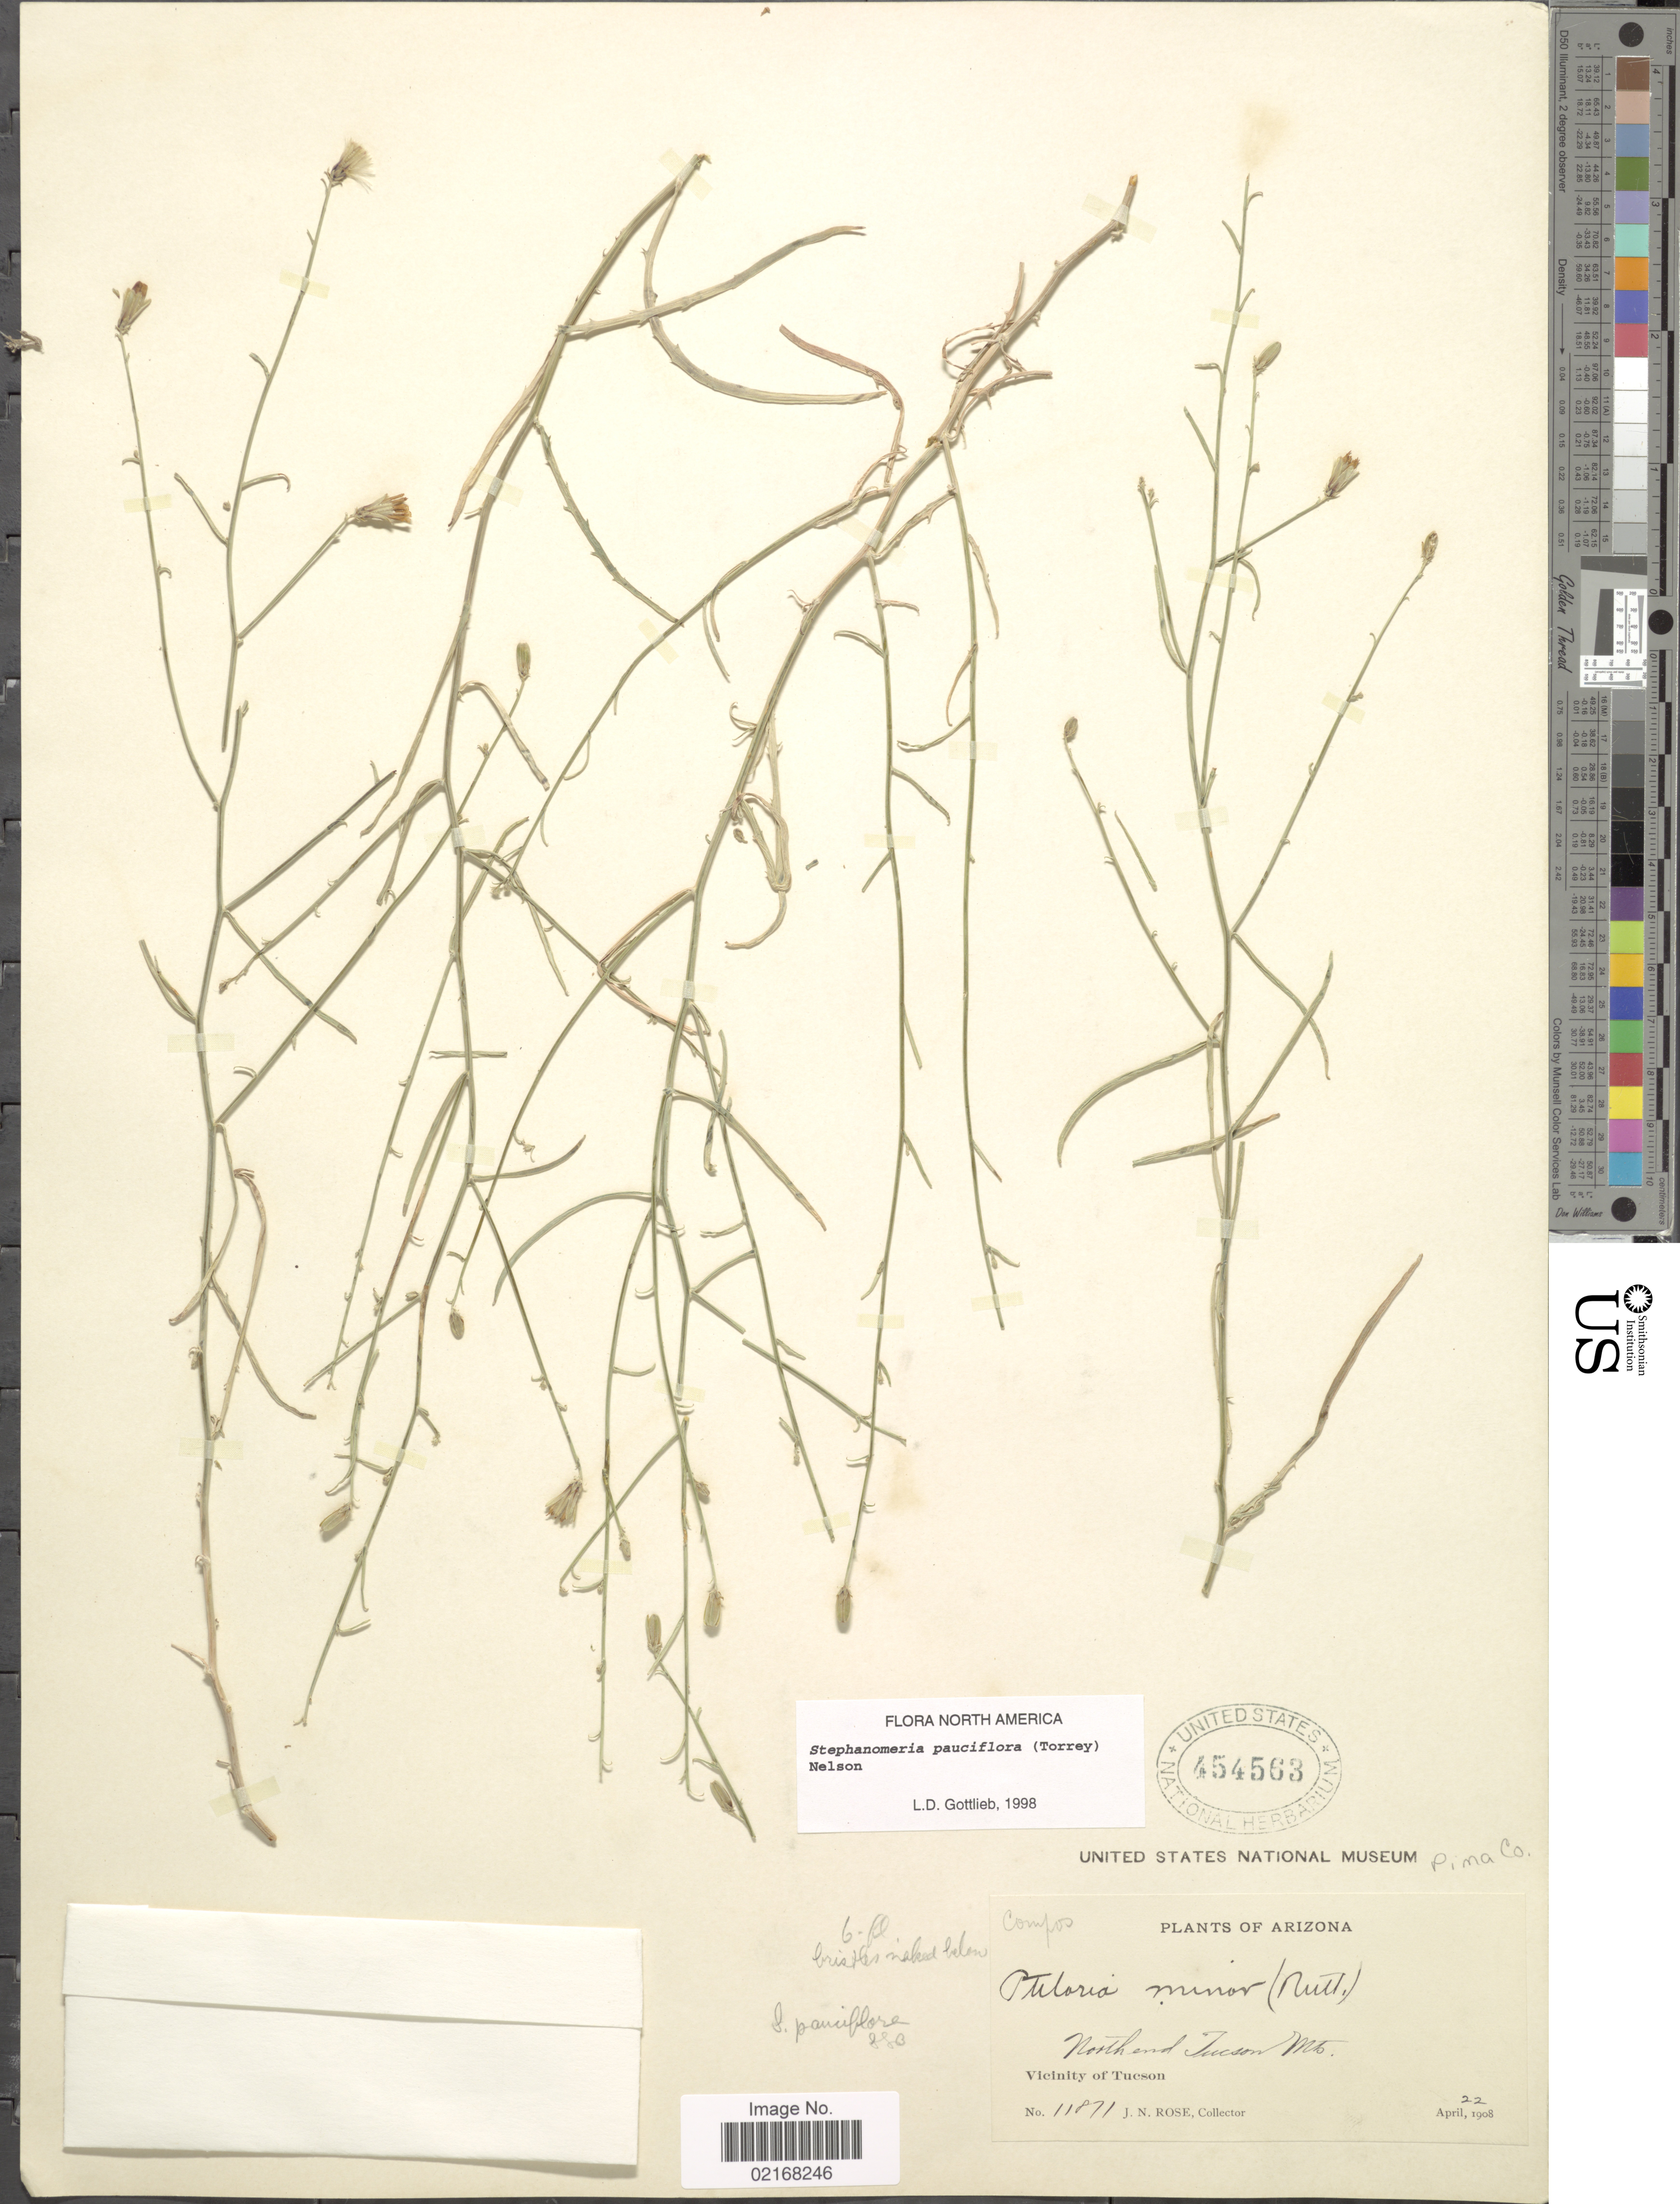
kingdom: Plantae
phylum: Tracheophyta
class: Magnoliopsida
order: Asterales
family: Asteraceae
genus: Stephanomeria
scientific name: Stephanomeria pauciflora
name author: (Torr.) A. Nelson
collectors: J. N. Rose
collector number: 11871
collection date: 1908-04-22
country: United States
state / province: Arizona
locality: North end Tucson Mts. Vicinity of Tucson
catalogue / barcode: US 454563